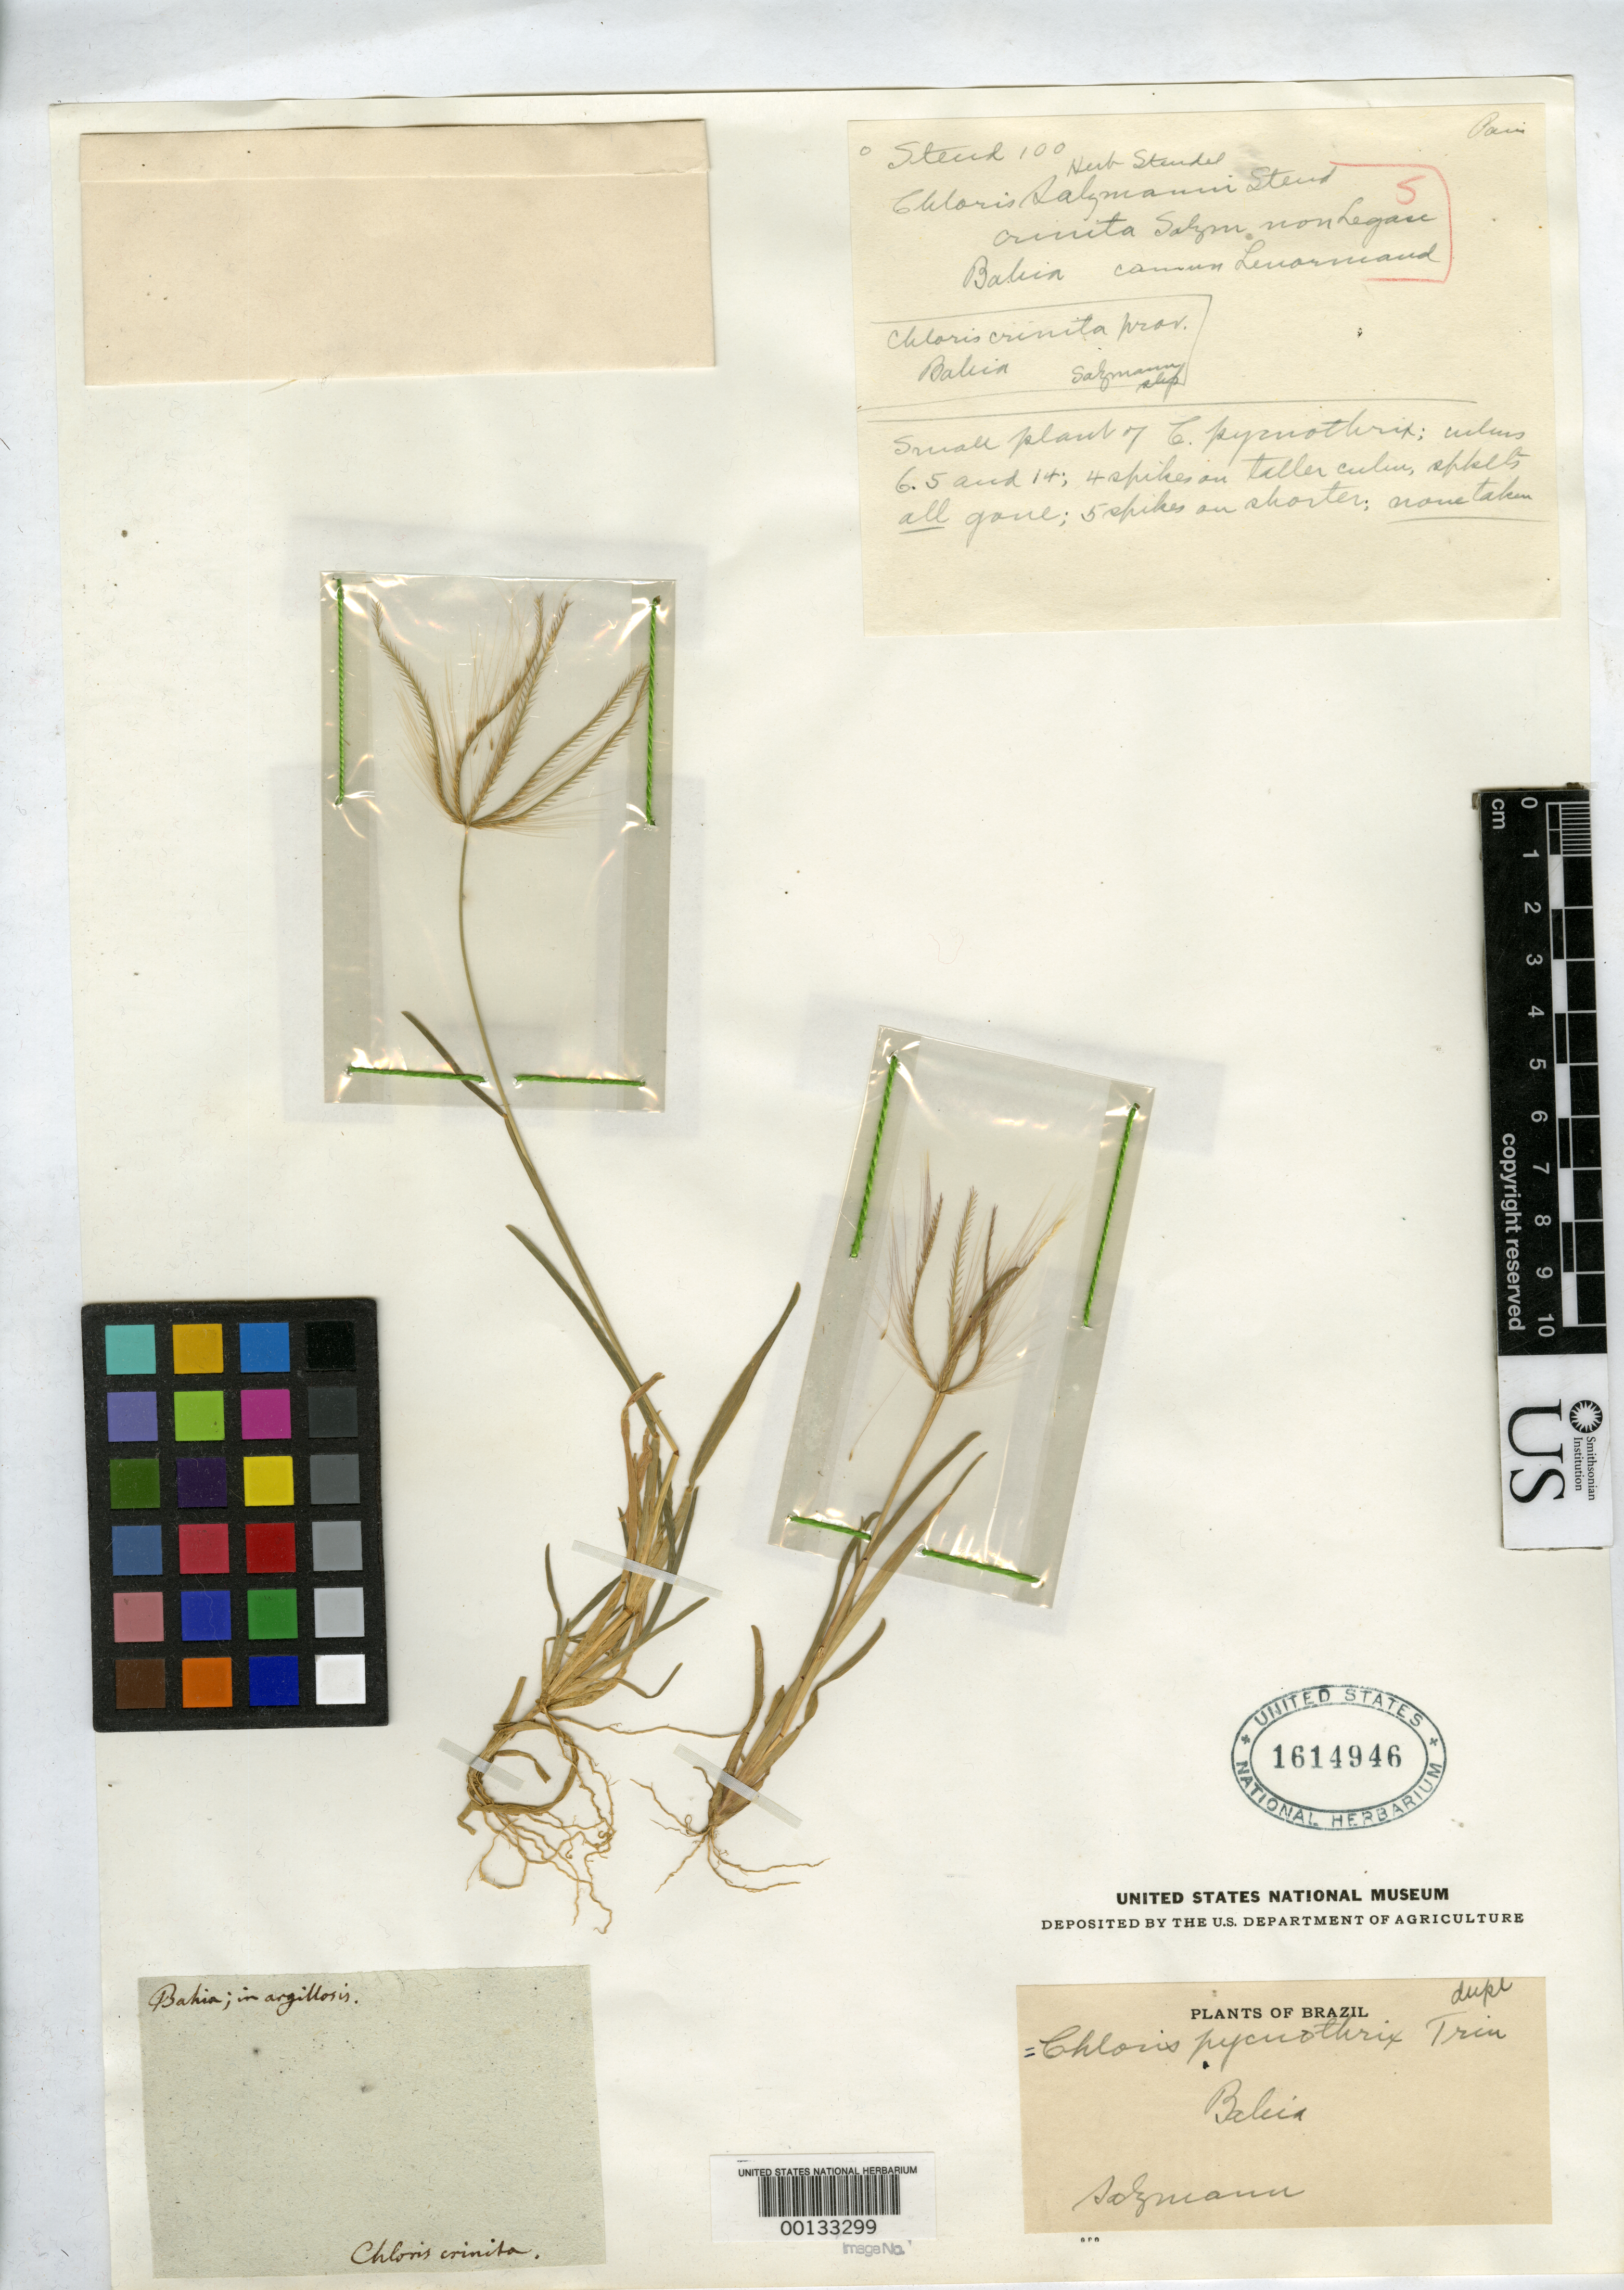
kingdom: Plantae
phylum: Tracheophyta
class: Liliopsida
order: Poales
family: Poaceae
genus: Chloris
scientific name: Chloris salzmannii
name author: Steud.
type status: Isotype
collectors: P. Salzmann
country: Brazil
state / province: Bahia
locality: North of Esplanda city on road to Jaquera.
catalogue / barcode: US 1614946